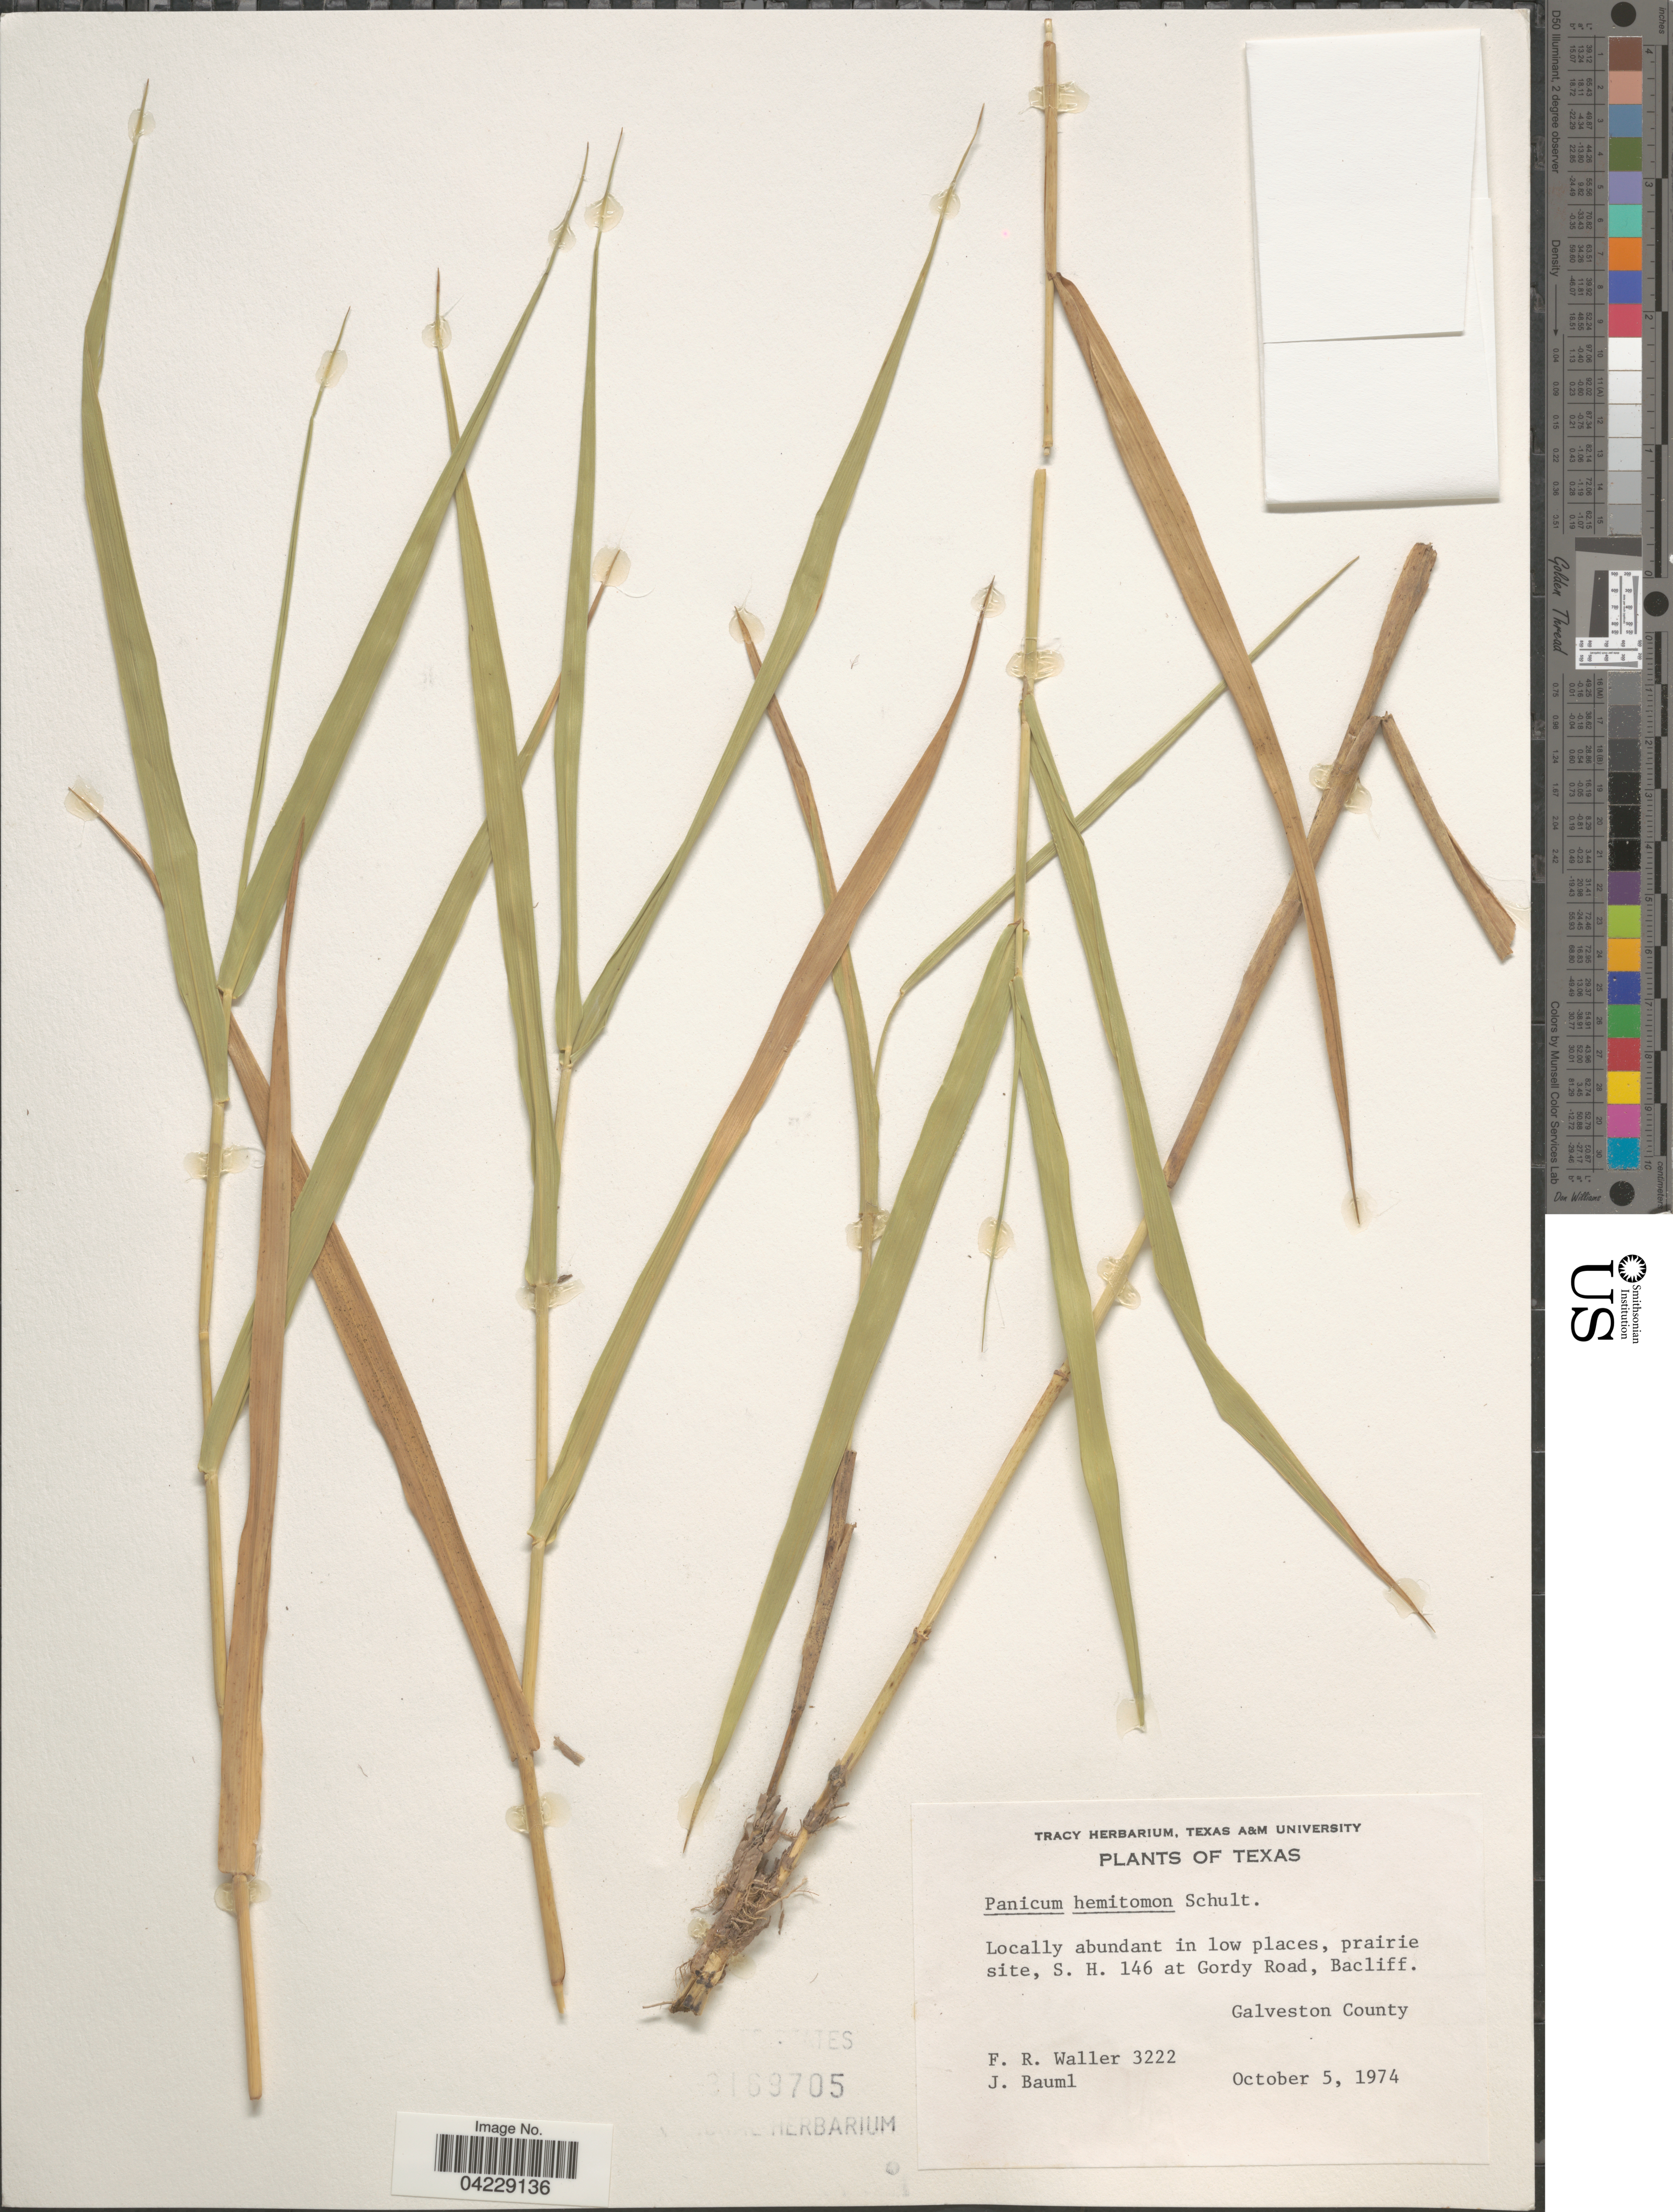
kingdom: Plantae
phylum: Tracheophyta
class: Liliopsida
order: Poales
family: Poaceae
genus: Hymenachne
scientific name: Hymenachne hemitomon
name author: (Schult.) C. C. Hsu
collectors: F. R. Waller & J. Bauml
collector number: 3222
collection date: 1974-10-05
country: United States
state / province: Texas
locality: Prairie site, S. H. 146 at Gordy Road, Bacliff. Galveston County.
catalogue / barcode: US 3169705